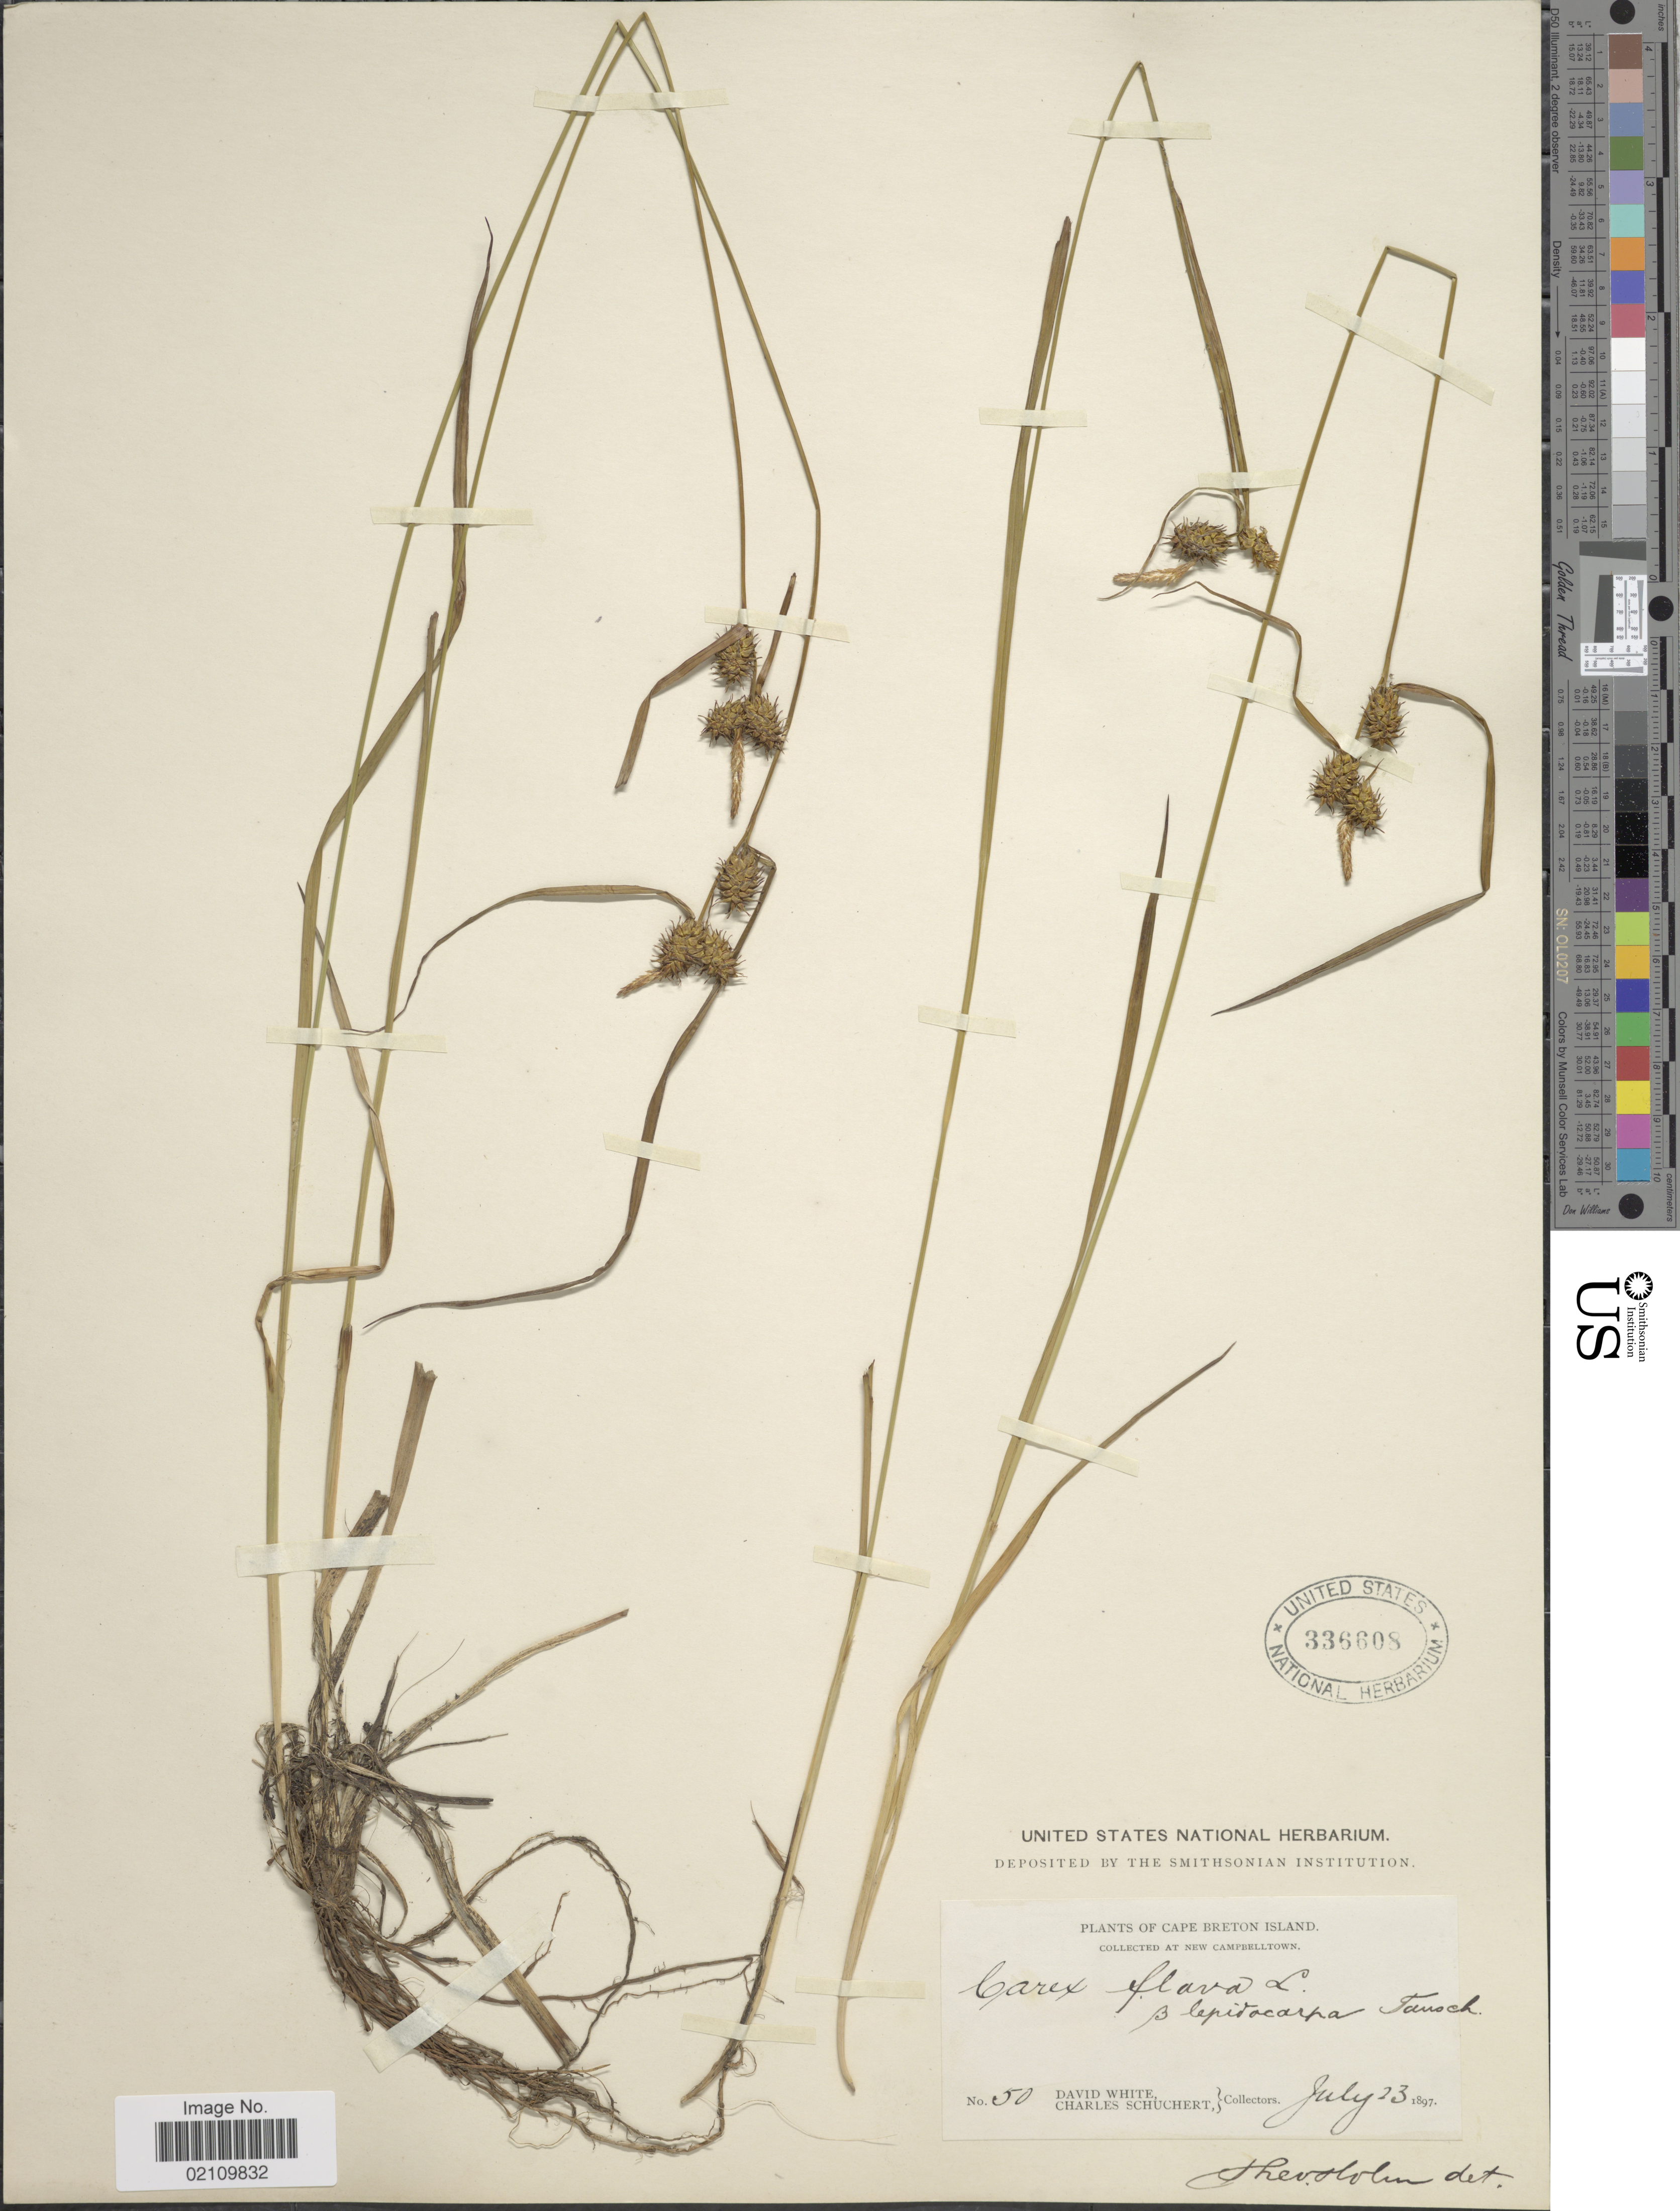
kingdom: Plantae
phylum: Tracheophyta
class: Liliopsida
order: Poales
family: Cyperaceae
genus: Carex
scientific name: Carex lepidocarpa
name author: Tausch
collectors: D. White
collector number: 50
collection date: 1897-07-23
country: Canada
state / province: Nova Scotia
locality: Cape Breton Island. New Campbelltown.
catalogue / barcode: US 336608